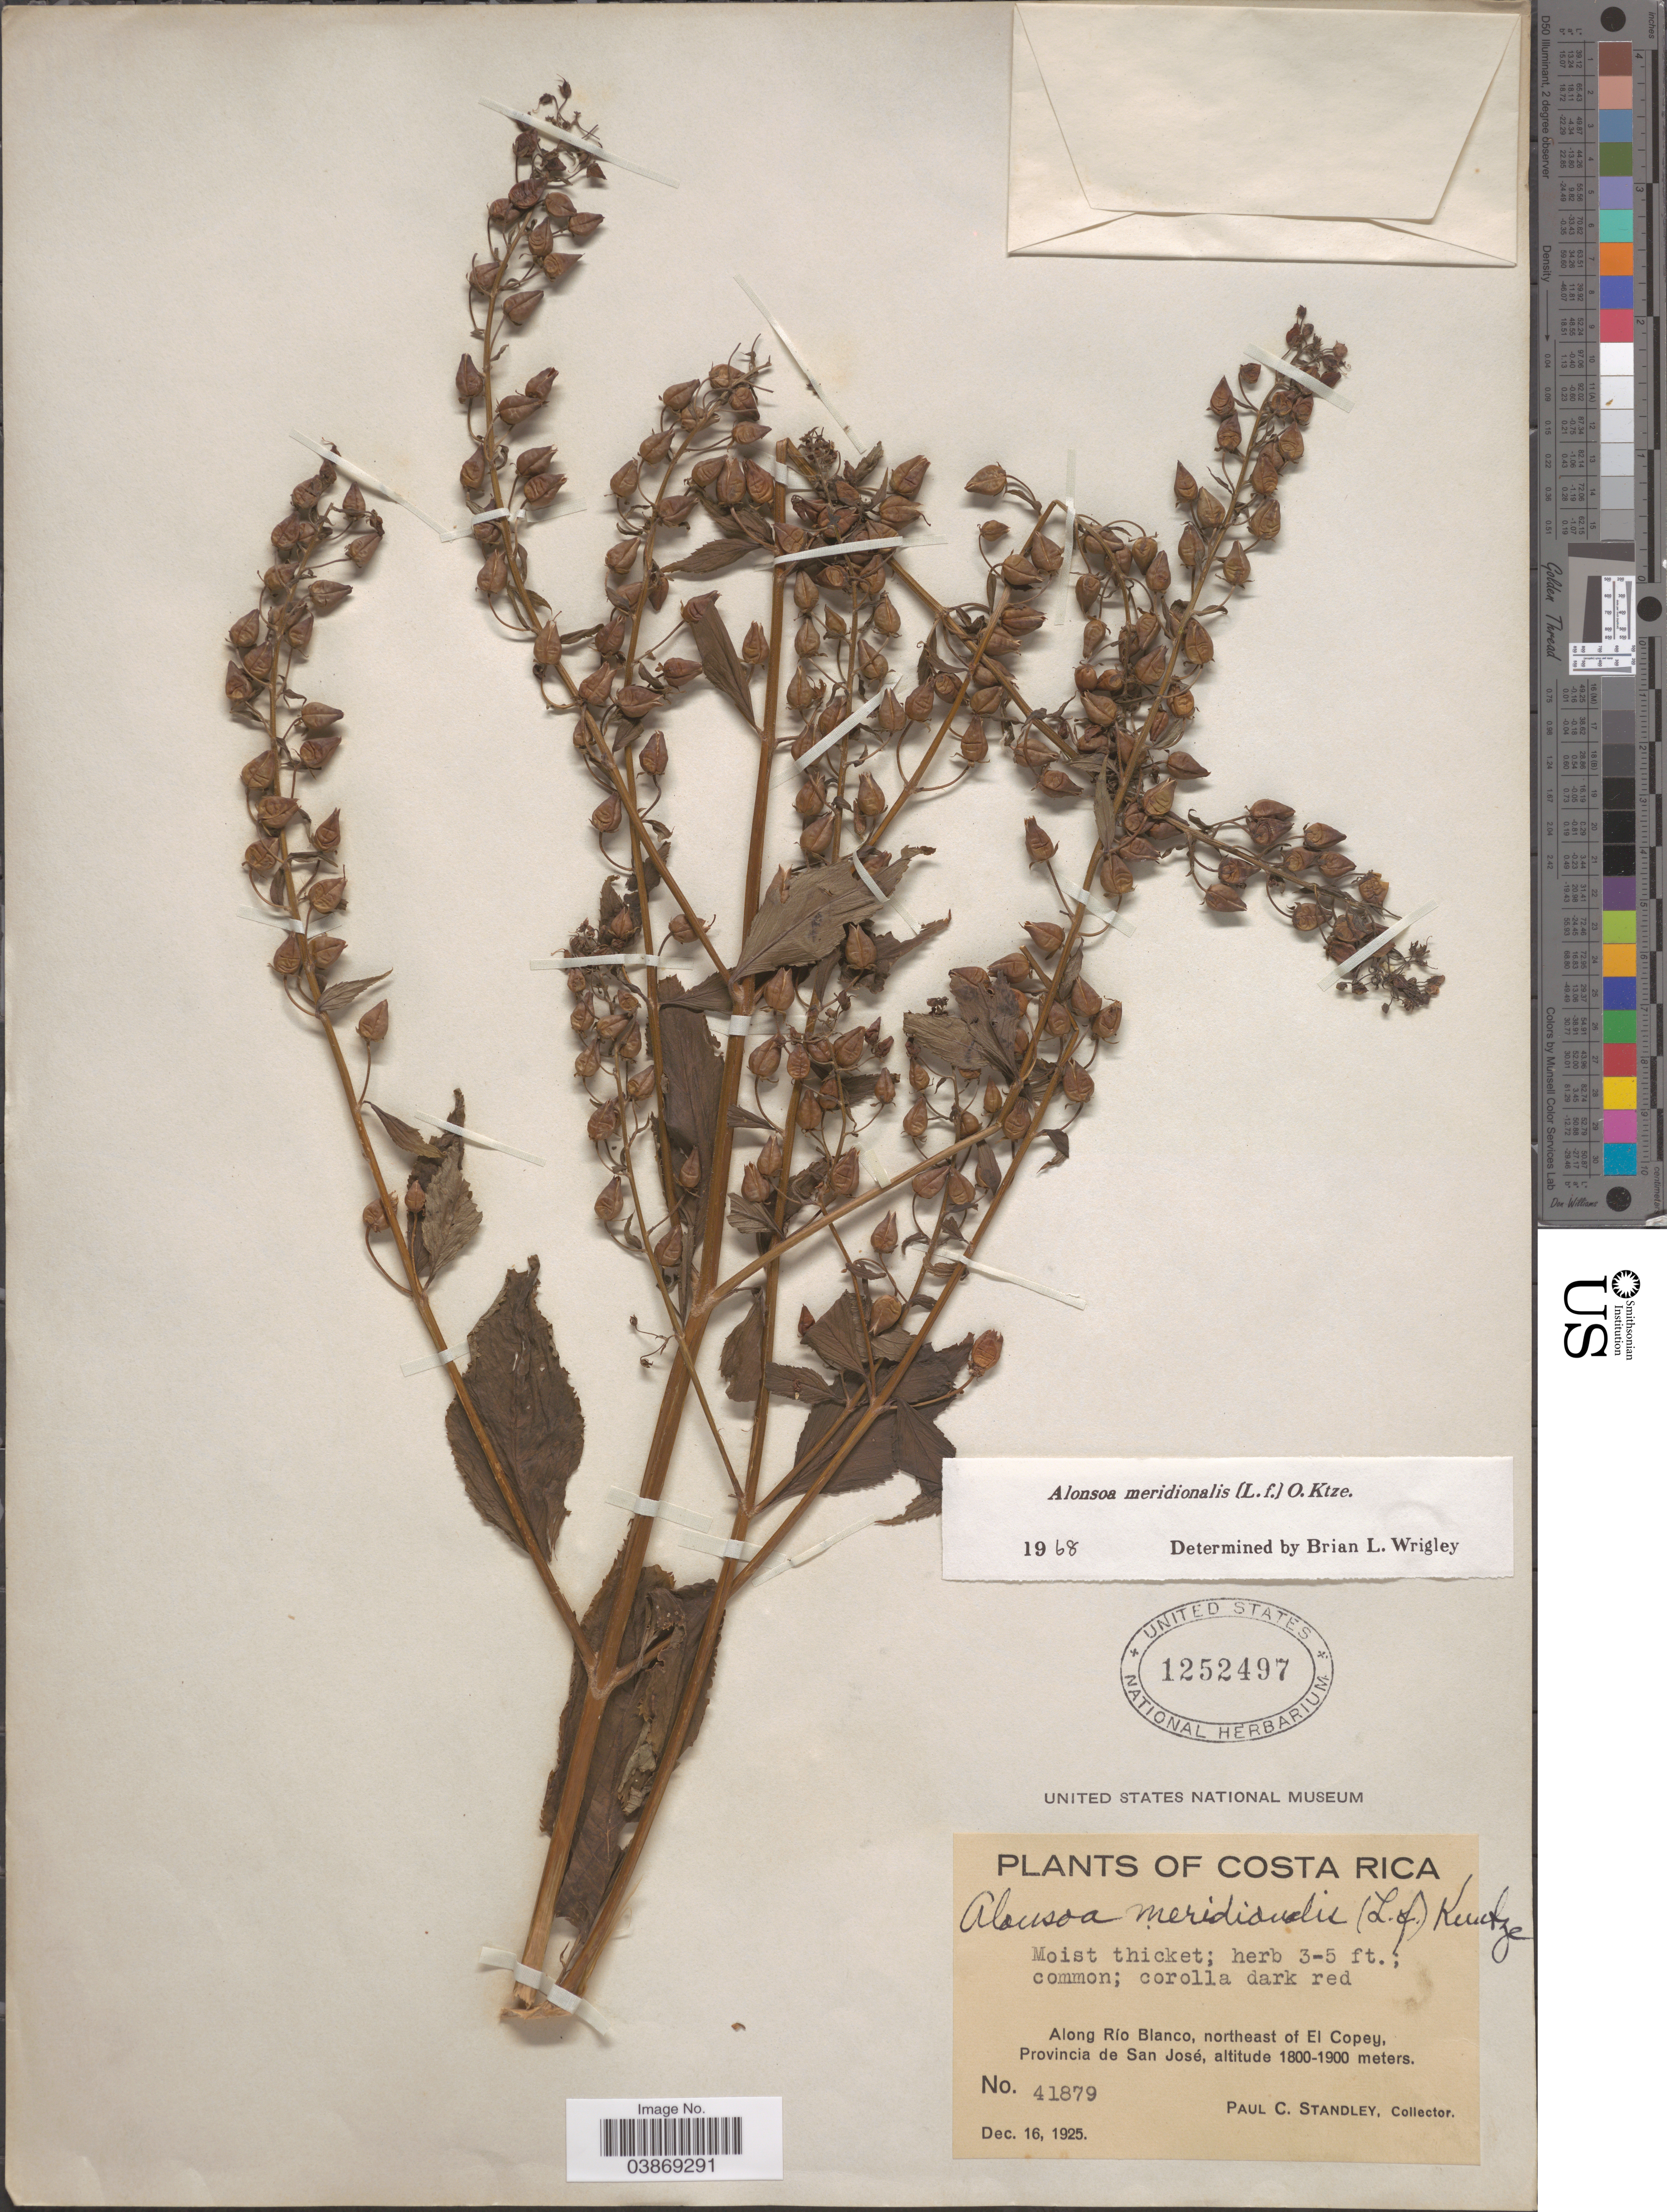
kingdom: Plantae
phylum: Tracheophyta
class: Magnoliopsida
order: Lamiales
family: Scrophulariaceae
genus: Alonsoa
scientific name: Alonsoa meridionalis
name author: (L. f.) Kuntze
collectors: P. C. Standley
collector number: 41879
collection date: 1925-12-16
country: Costa Rica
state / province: San José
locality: Along Río Blanco, northeast of El Copey.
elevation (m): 1800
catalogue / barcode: US 1252497